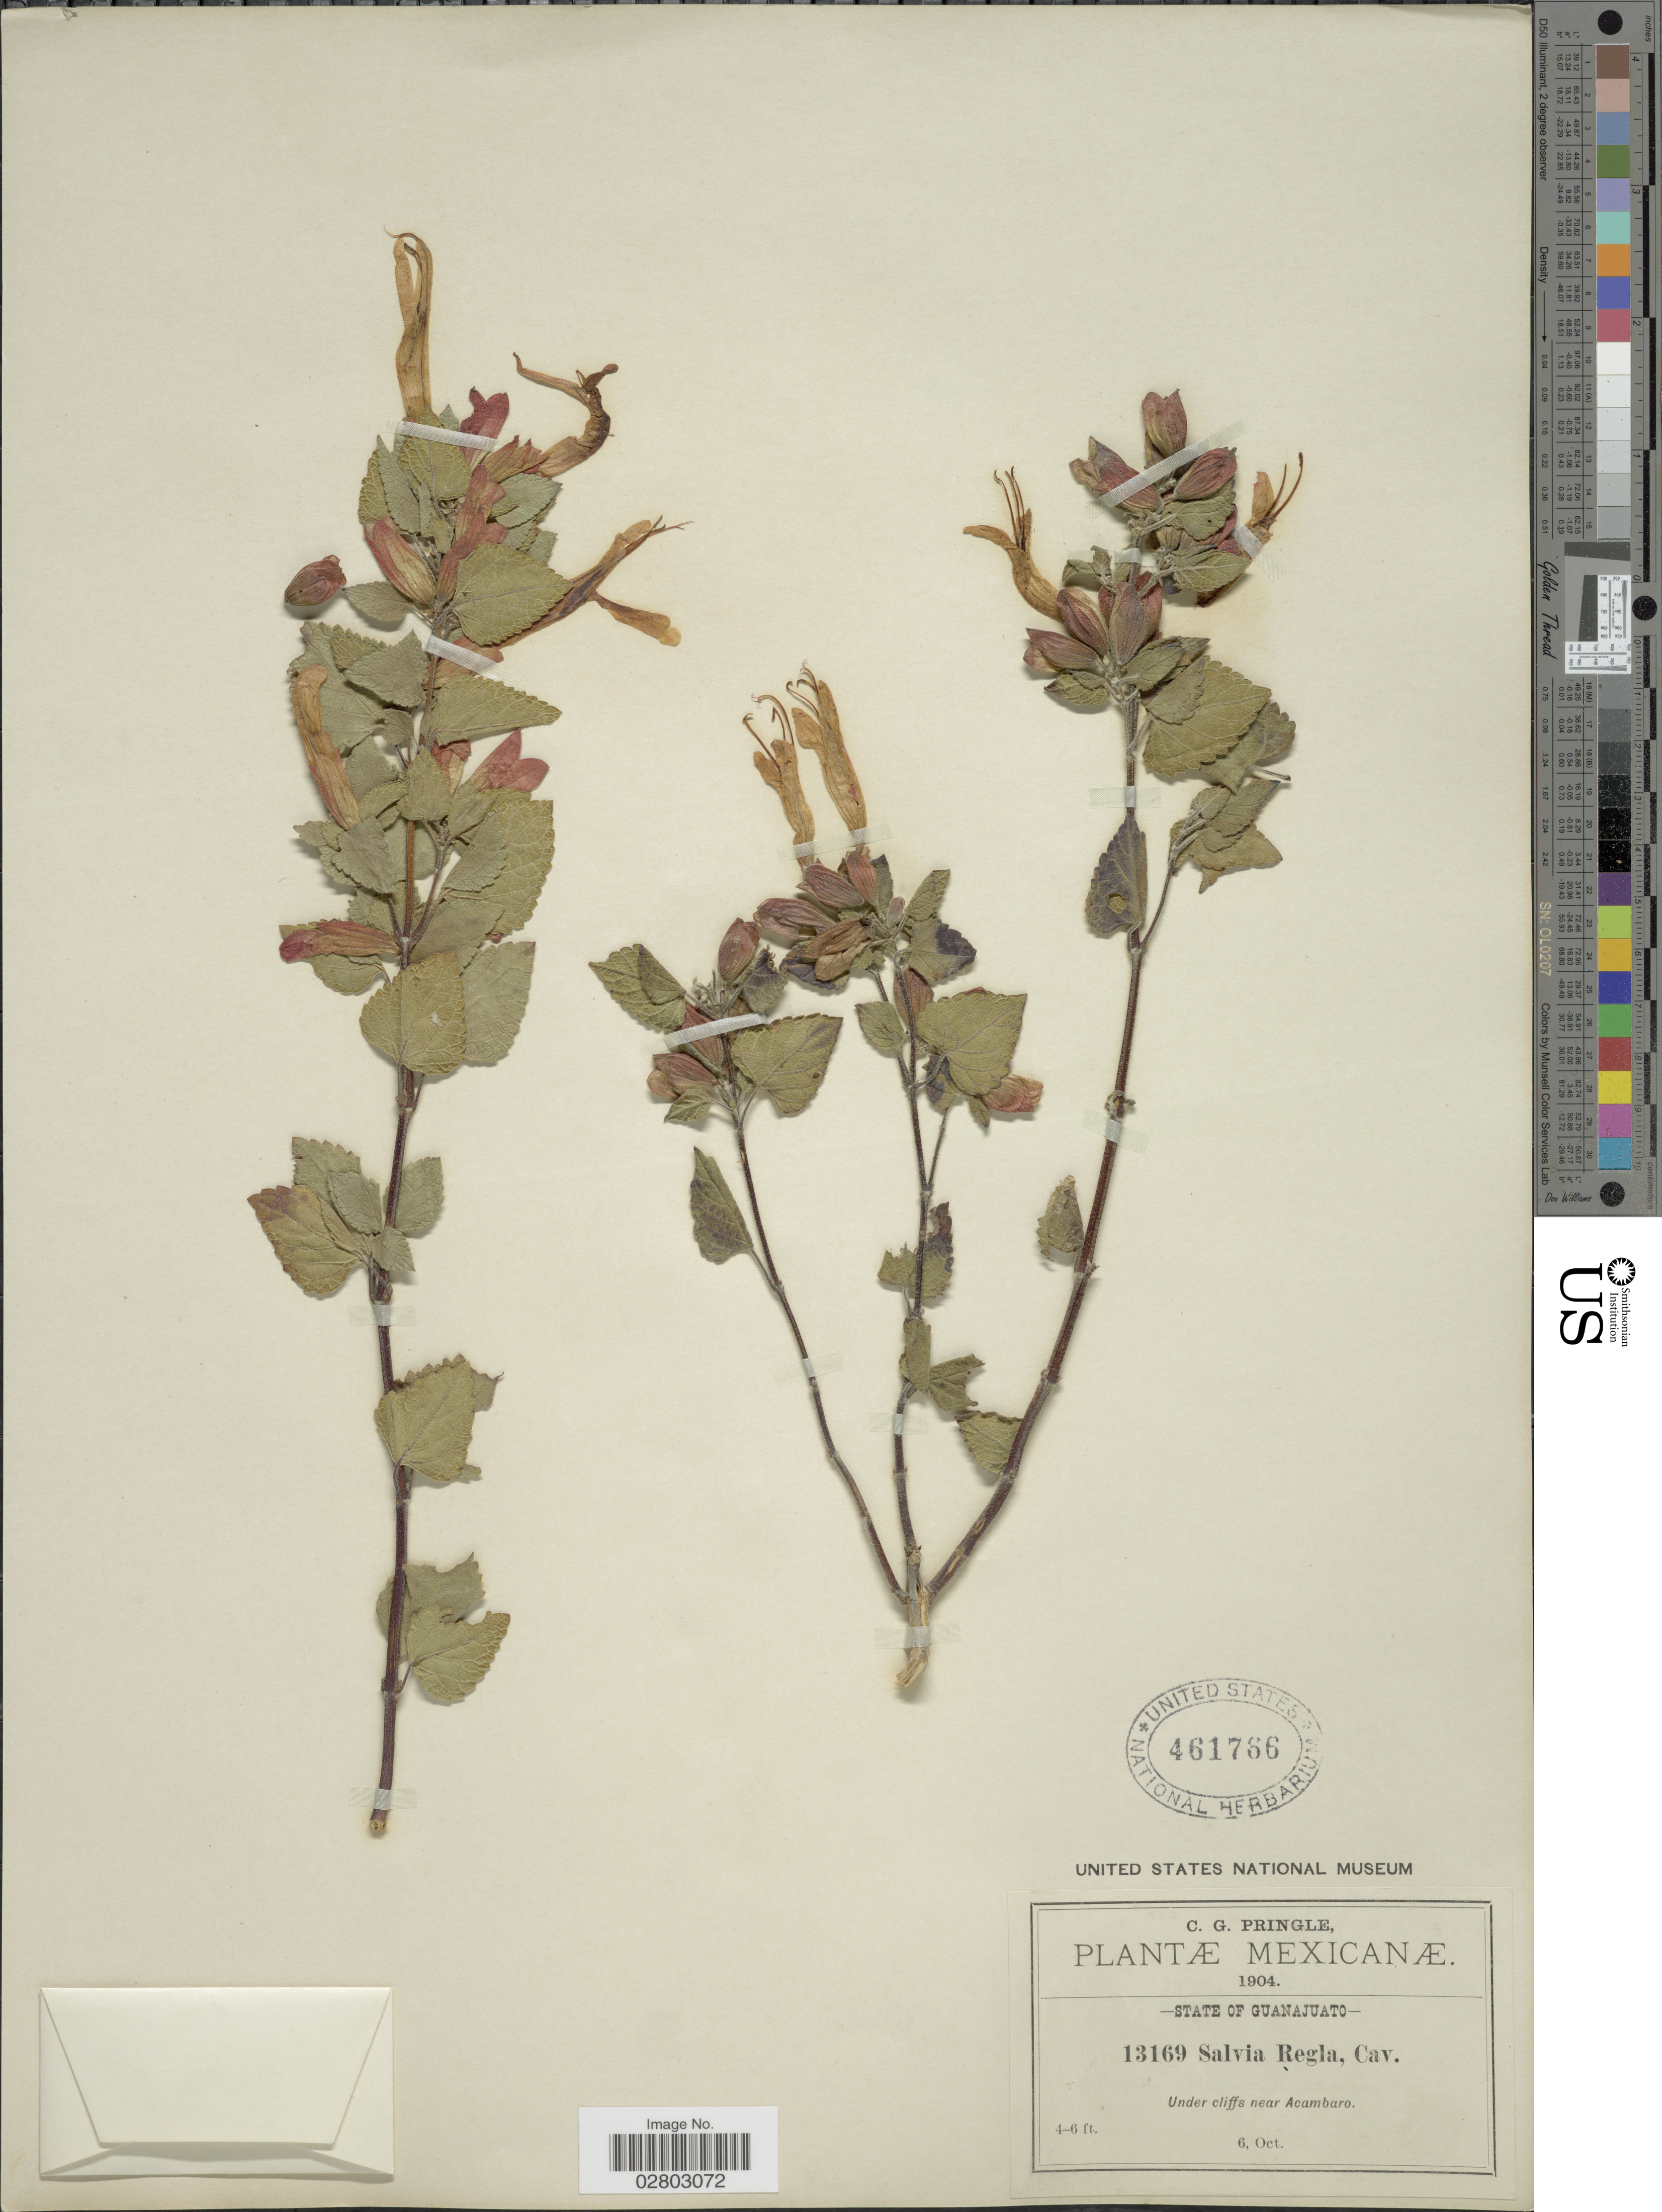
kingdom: Plantae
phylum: Tracheophyta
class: Magnoliopsida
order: Lamiales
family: Lamiaceae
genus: Salvia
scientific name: Salvia regla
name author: Cav.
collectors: C. G. Pringle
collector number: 13169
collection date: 1904-10-06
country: Mexico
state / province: Guanajuato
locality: State of Guanajuato, Under cliffs near Acambaro.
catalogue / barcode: US 461766